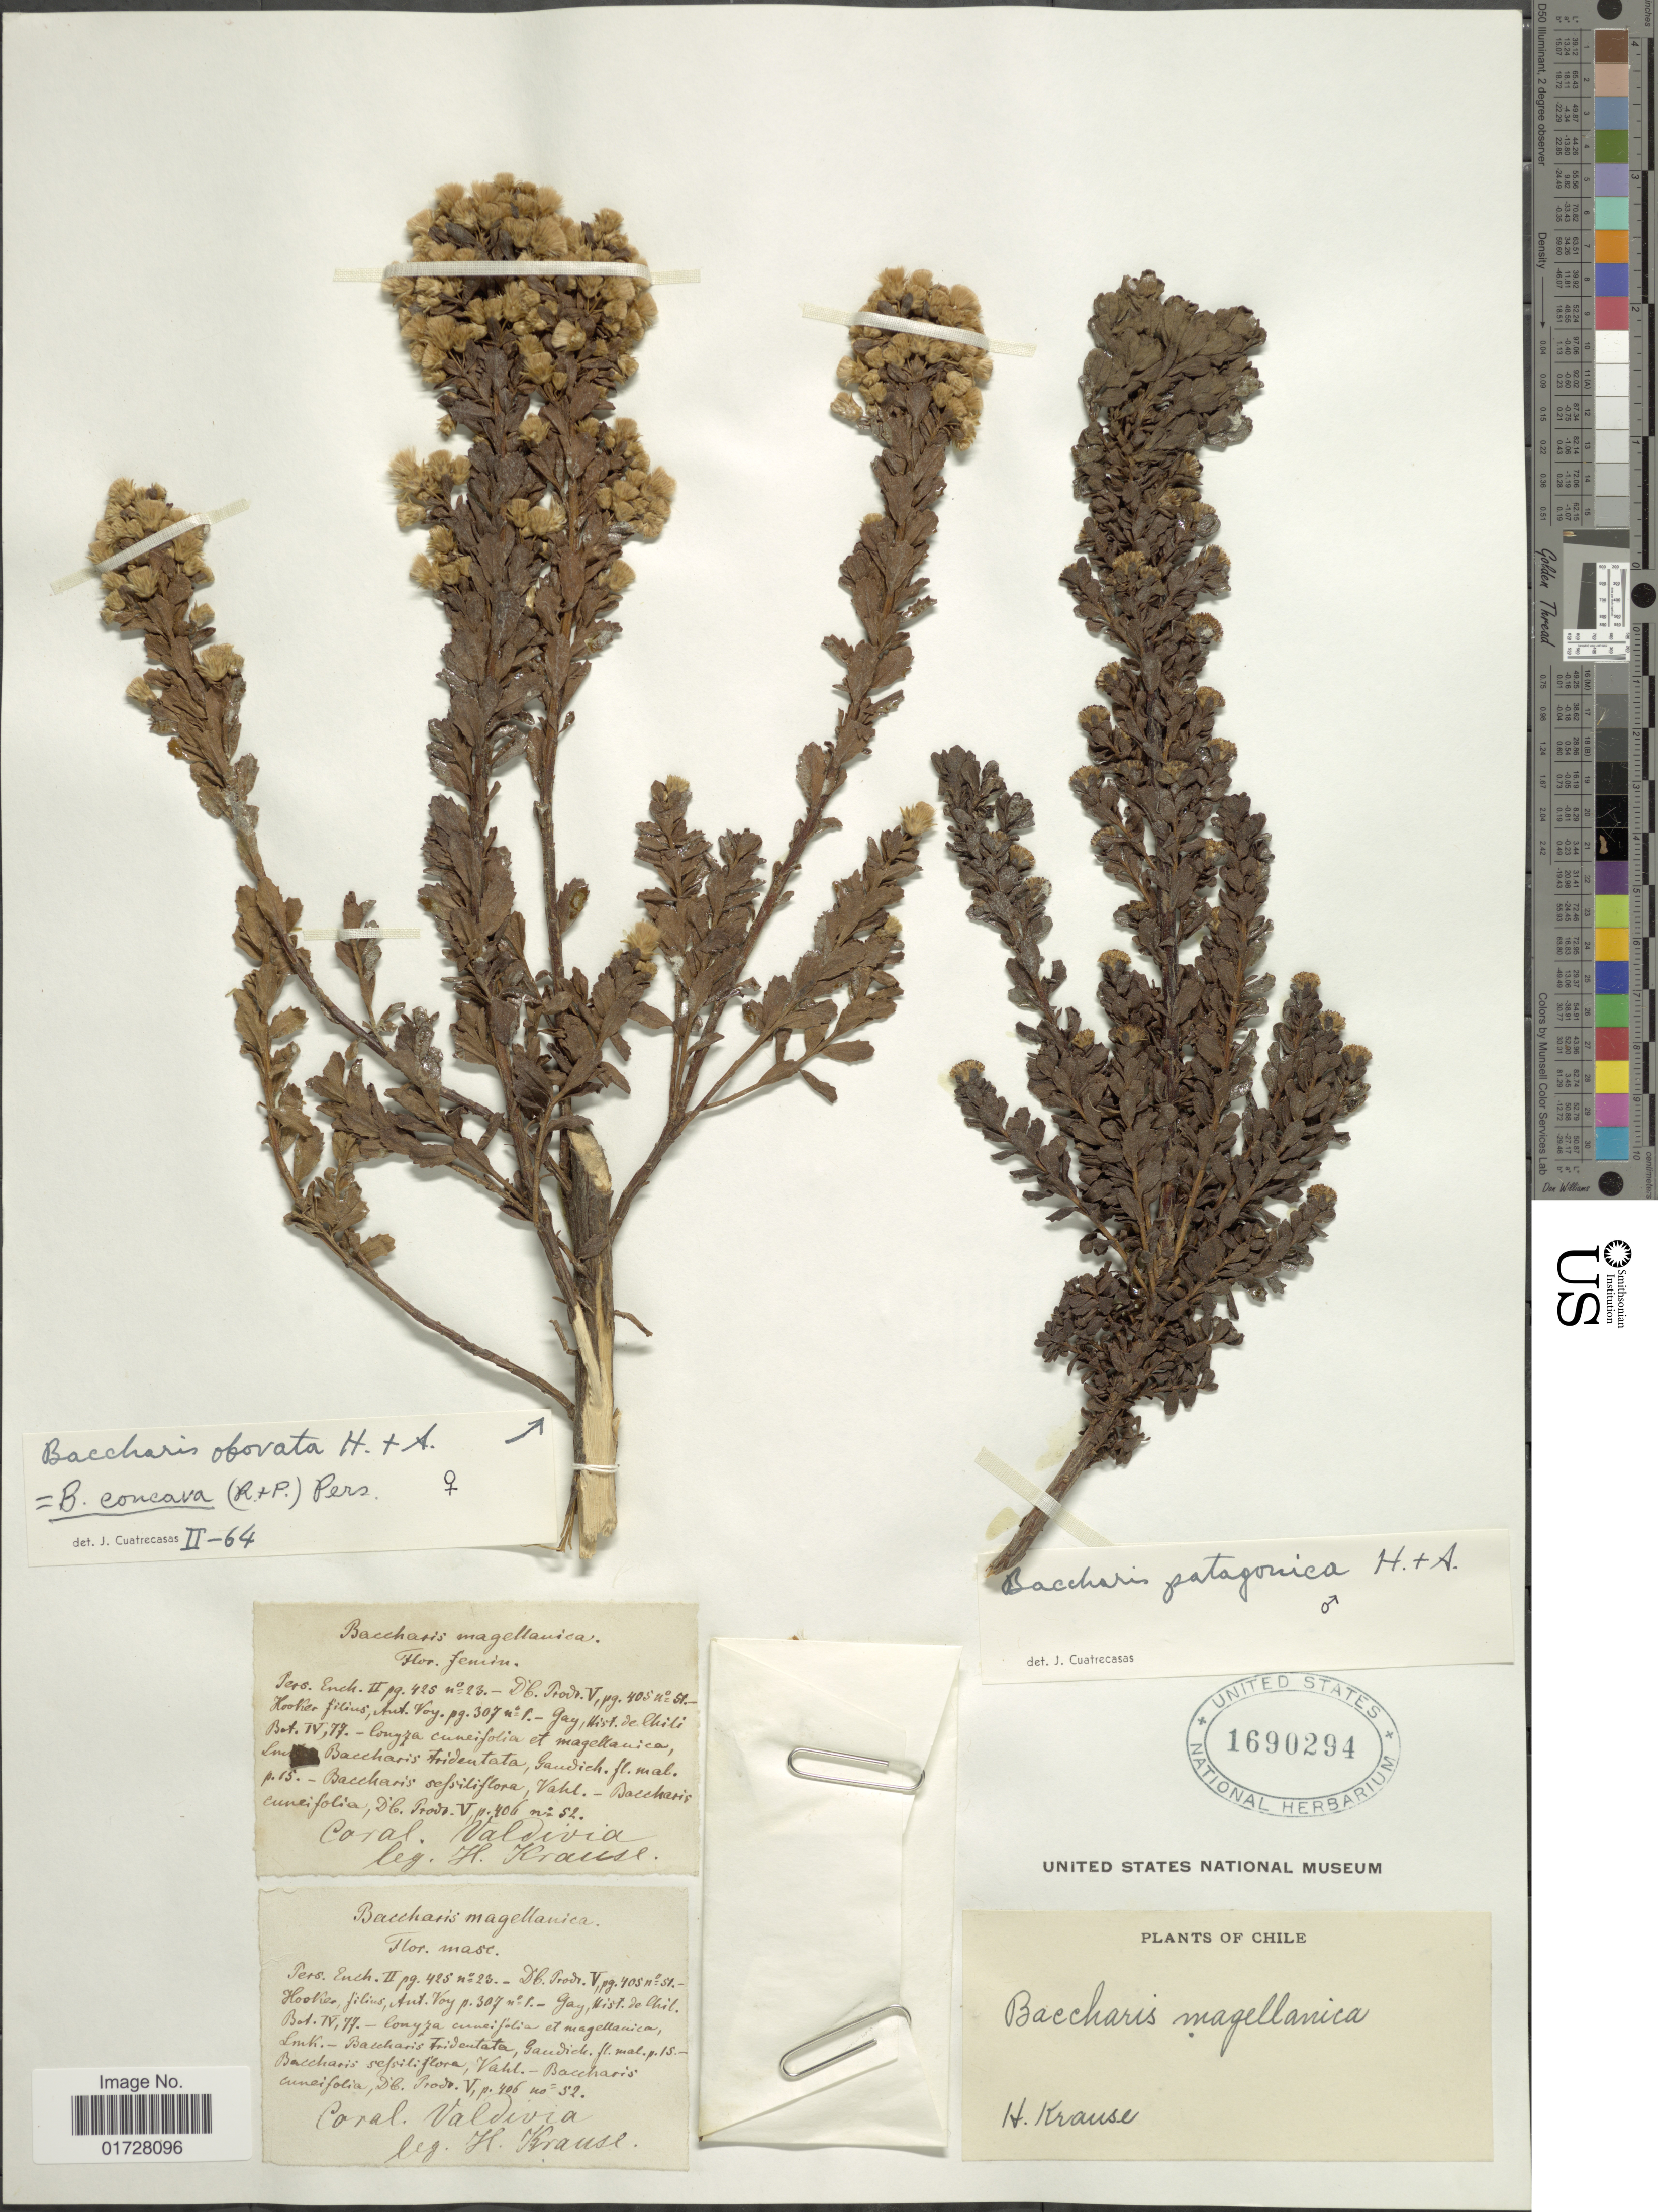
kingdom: Plantae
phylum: Tracheophyta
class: Magnoliopsida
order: Asterales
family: Asteraceae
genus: Baccharis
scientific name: Baccharis concava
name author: (Ruiz & Pav.) Pers.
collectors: H. Krause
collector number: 52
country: Chile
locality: Coral. Valdivia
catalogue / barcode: US 1690294